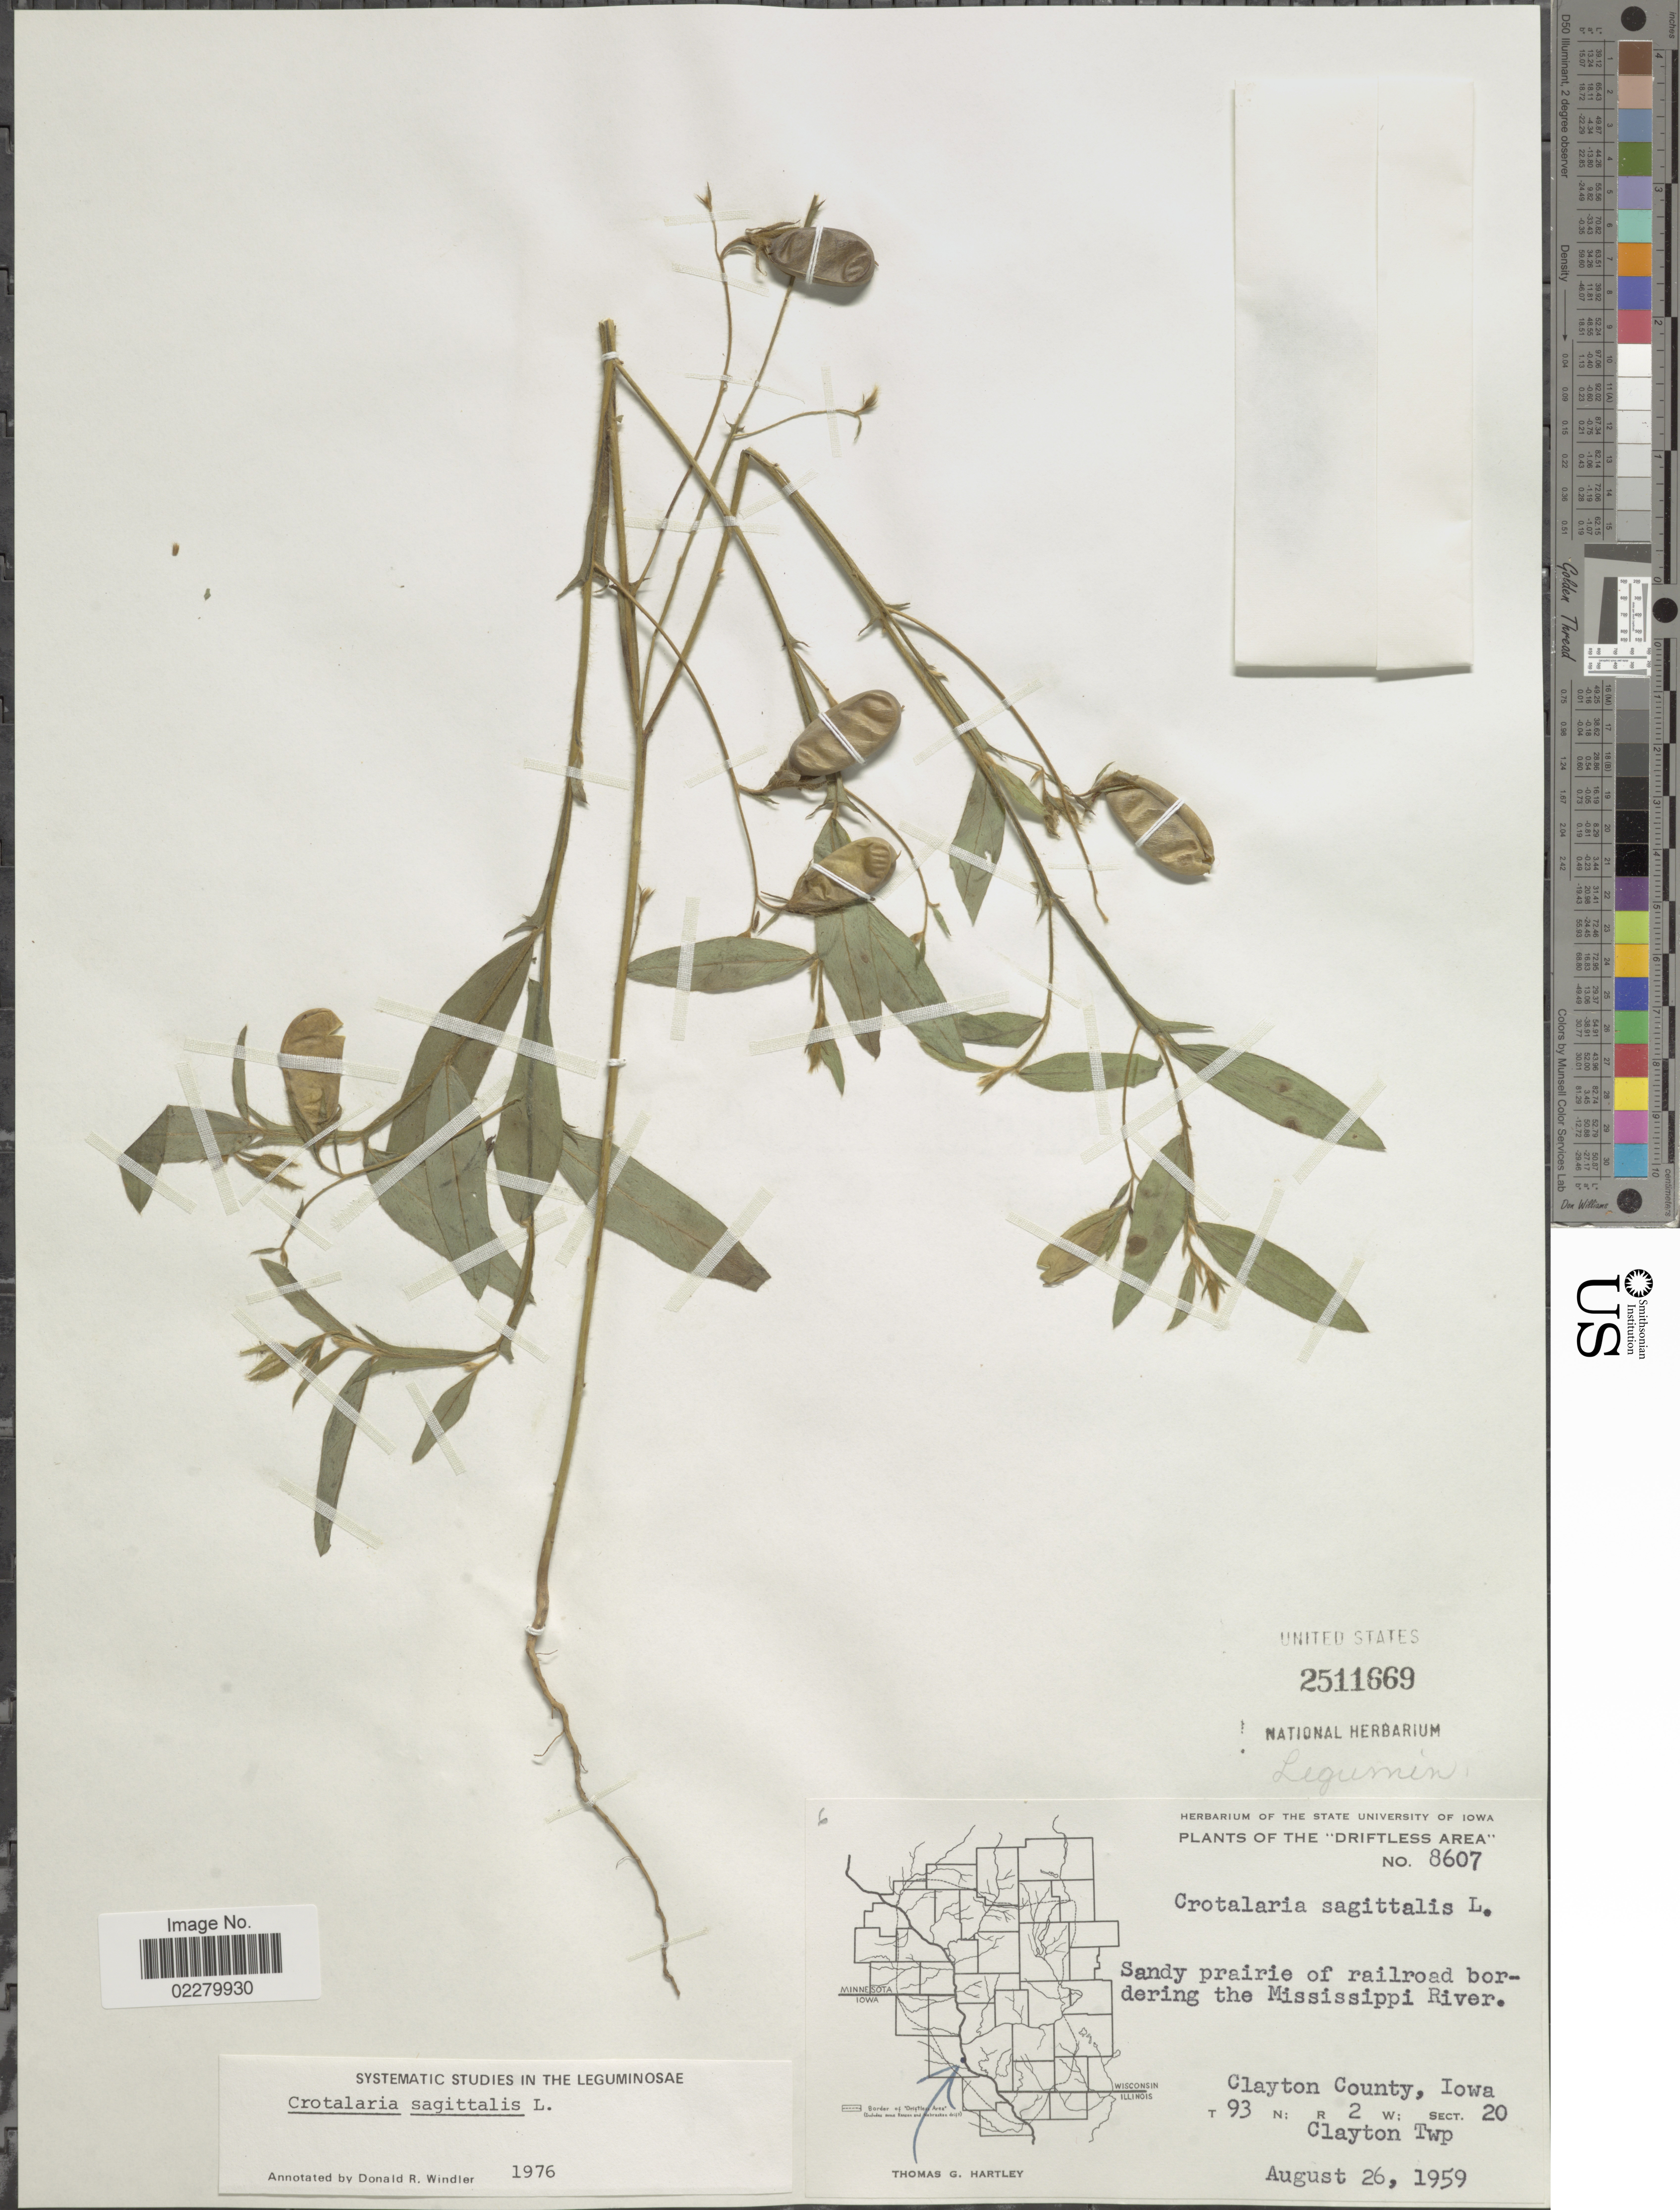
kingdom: Plantae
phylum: Tracheophyta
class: Magnoliopsida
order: Fabales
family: Fabaceae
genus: Crotalaria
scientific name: Crotalaria sagittalis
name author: L.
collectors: T. G. Hartley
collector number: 8607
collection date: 1959-08-26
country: United States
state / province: Iowa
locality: Driftless Area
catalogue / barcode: US 2511669